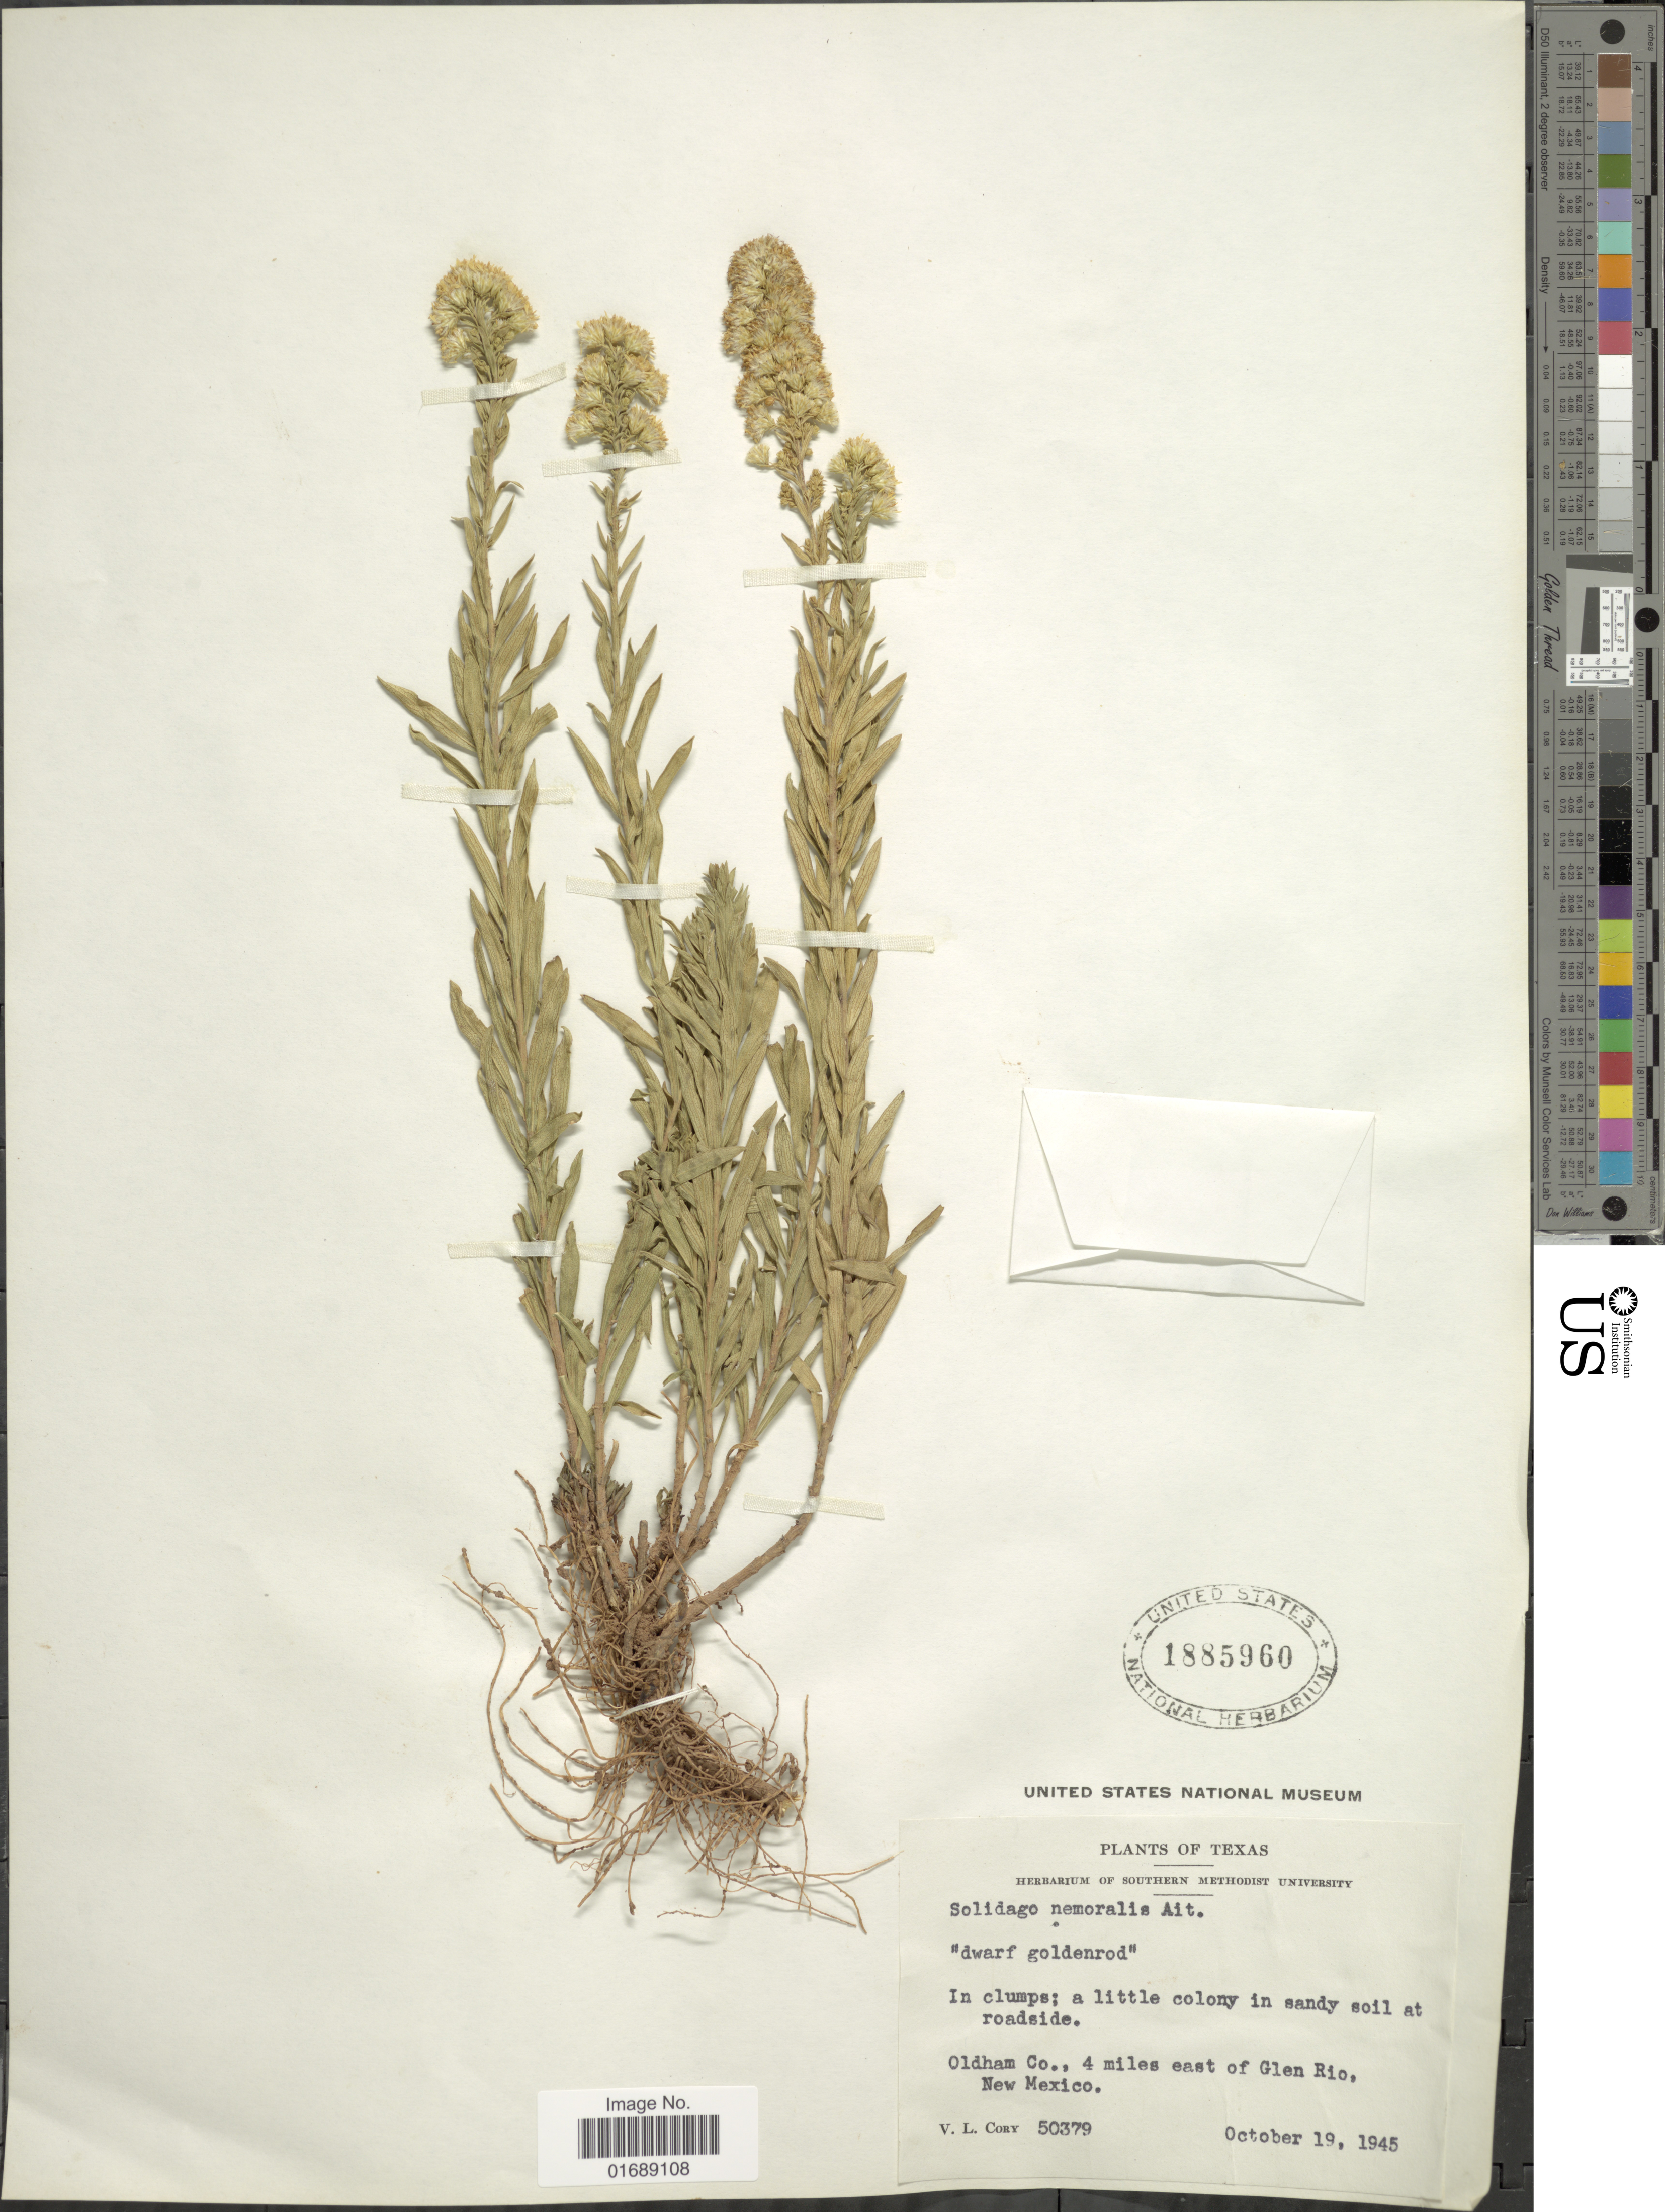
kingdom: Plantae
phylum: Tracheophyta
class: Magnoliopsida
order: Asterales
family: Asteraceae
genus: Solidago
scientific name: Solidago nemoralis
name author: Aiton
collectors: V. Cory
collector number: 50379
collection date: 1945-10-19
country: United States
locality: Texas, Oldham Co., 4 miles east of Glen Rio, New Mexico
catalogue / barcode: US 1885960